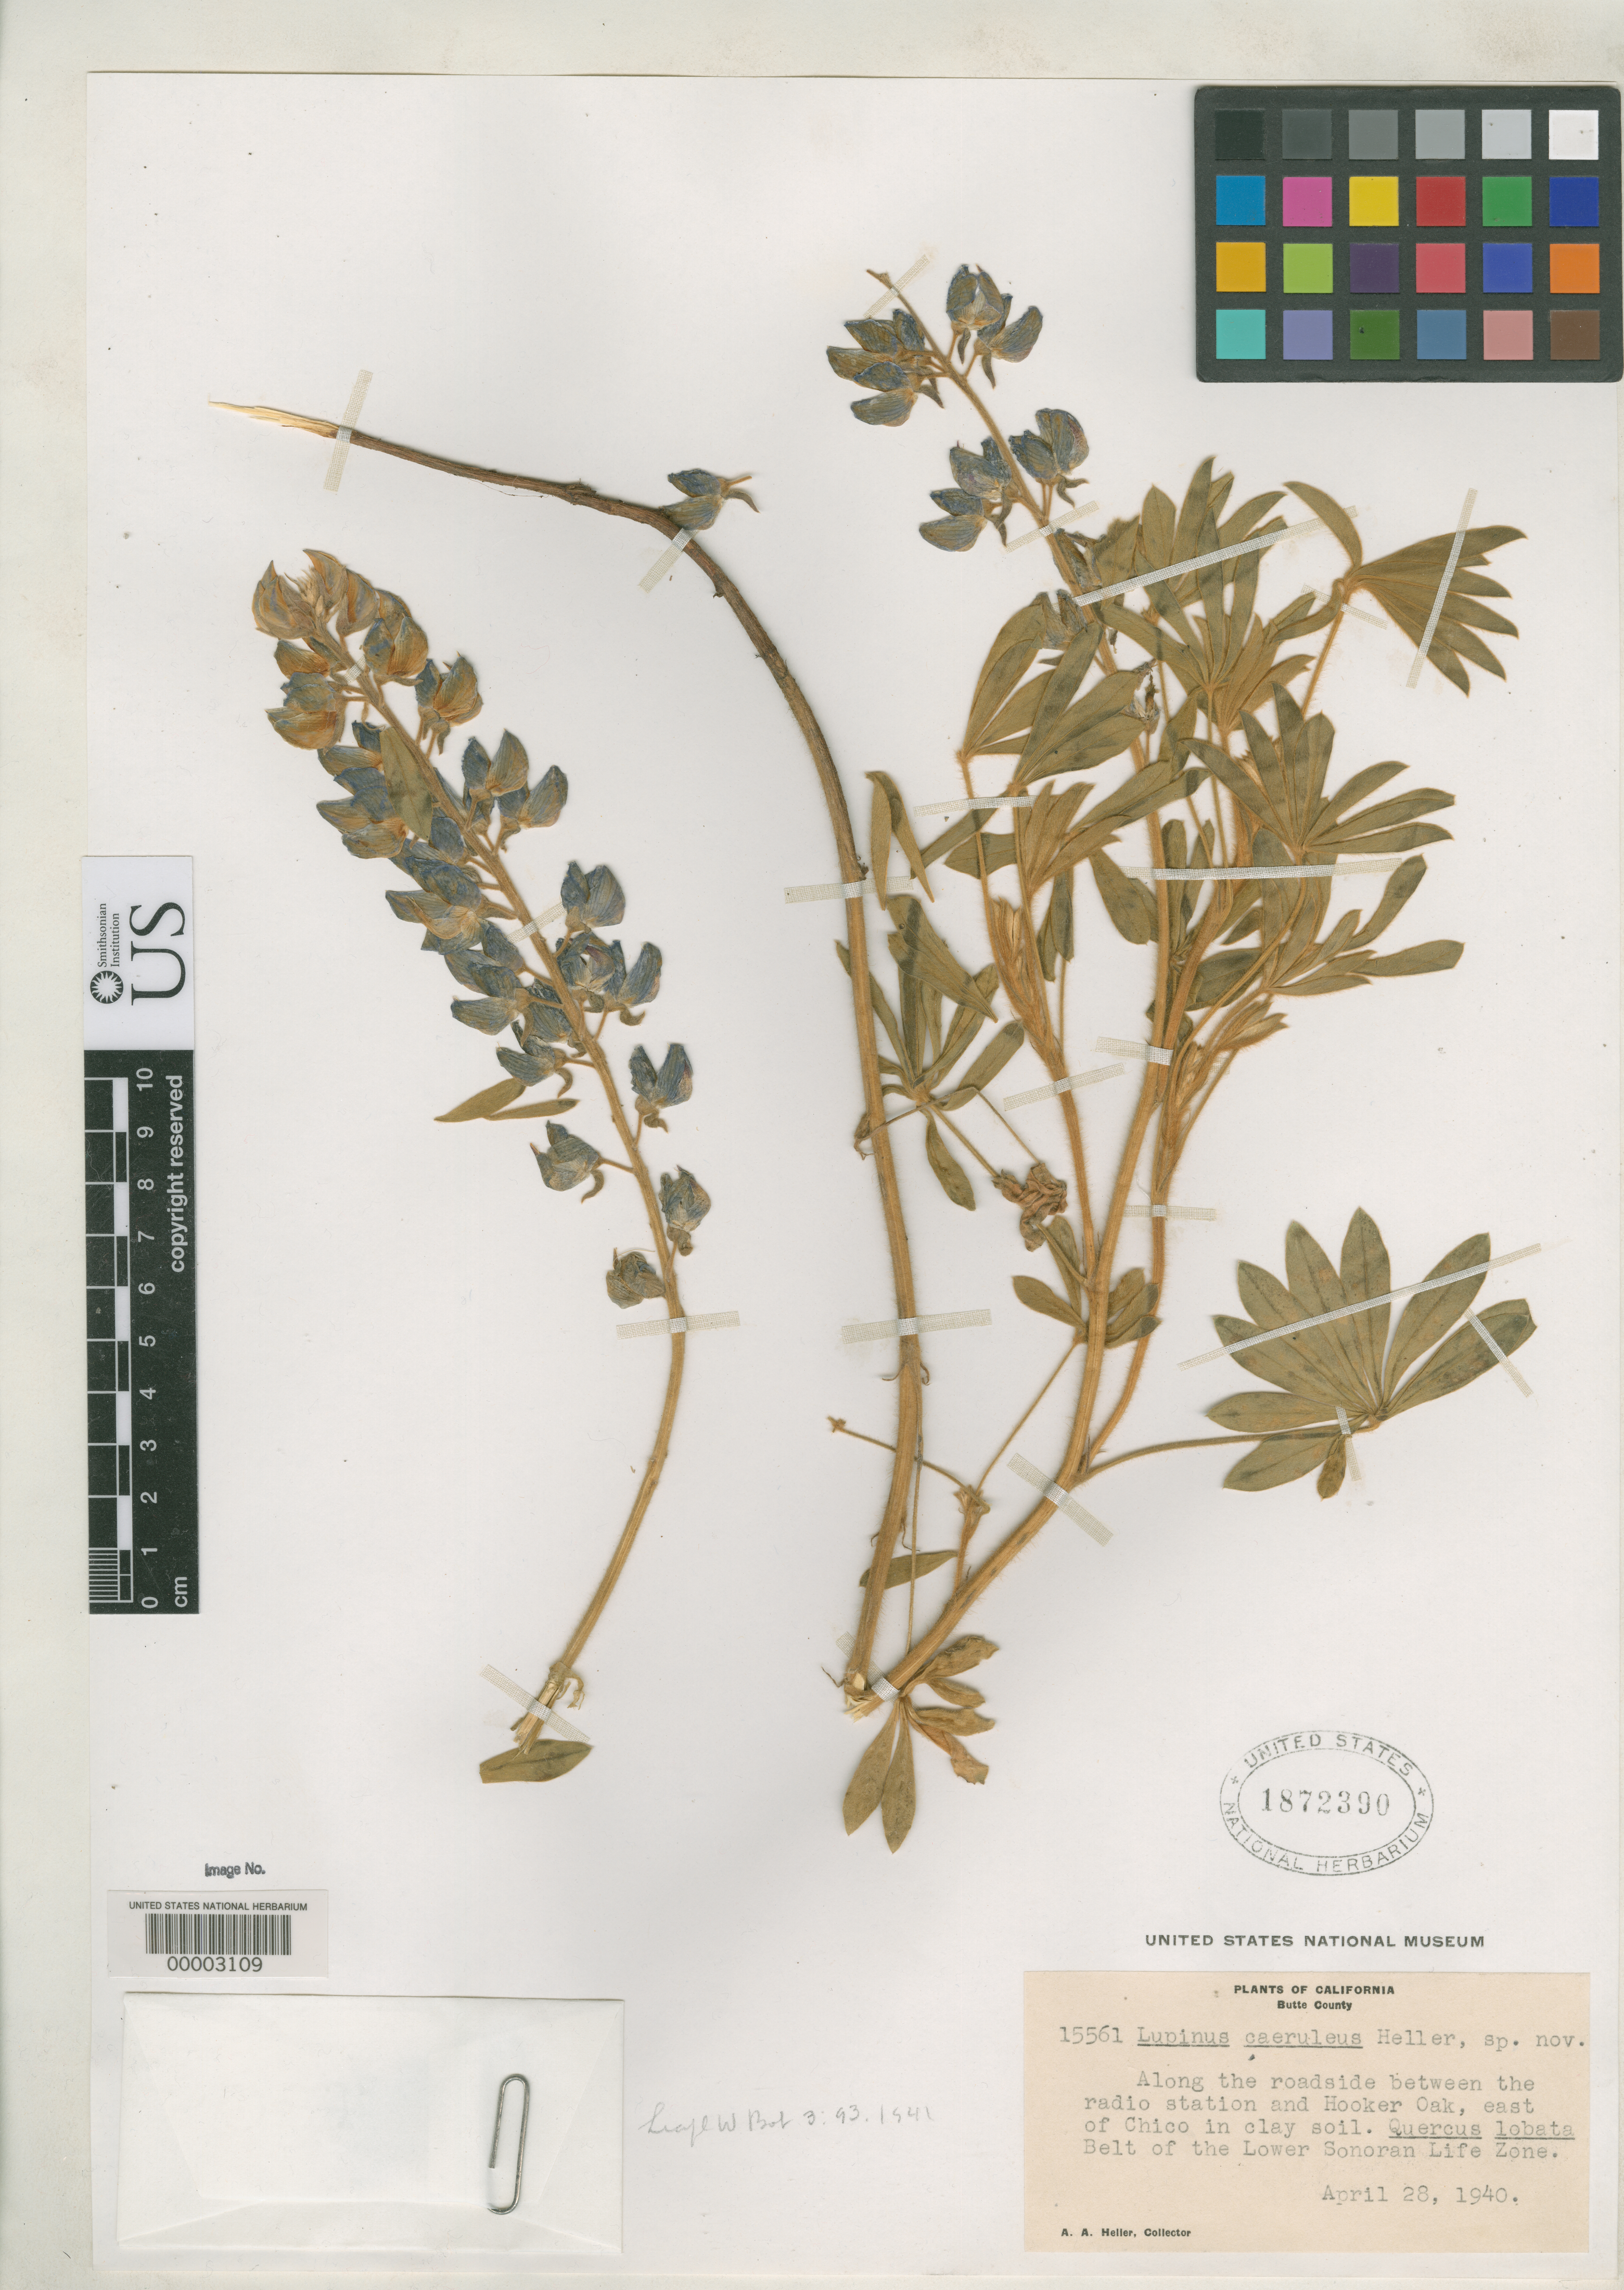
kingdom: Plantae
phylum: Tracheophyta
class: Magnoliopsida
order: Fabales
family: Fabaceae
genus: Lupinus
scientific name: Lupinus caeruleus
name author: A. Heller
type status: Isotype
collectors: A. A. Heller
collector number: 15561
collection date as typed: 28 Apr 1940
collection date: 1940-04-28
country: United States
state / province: California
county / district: Butte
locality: East of Chico.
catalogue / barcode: US 1872390